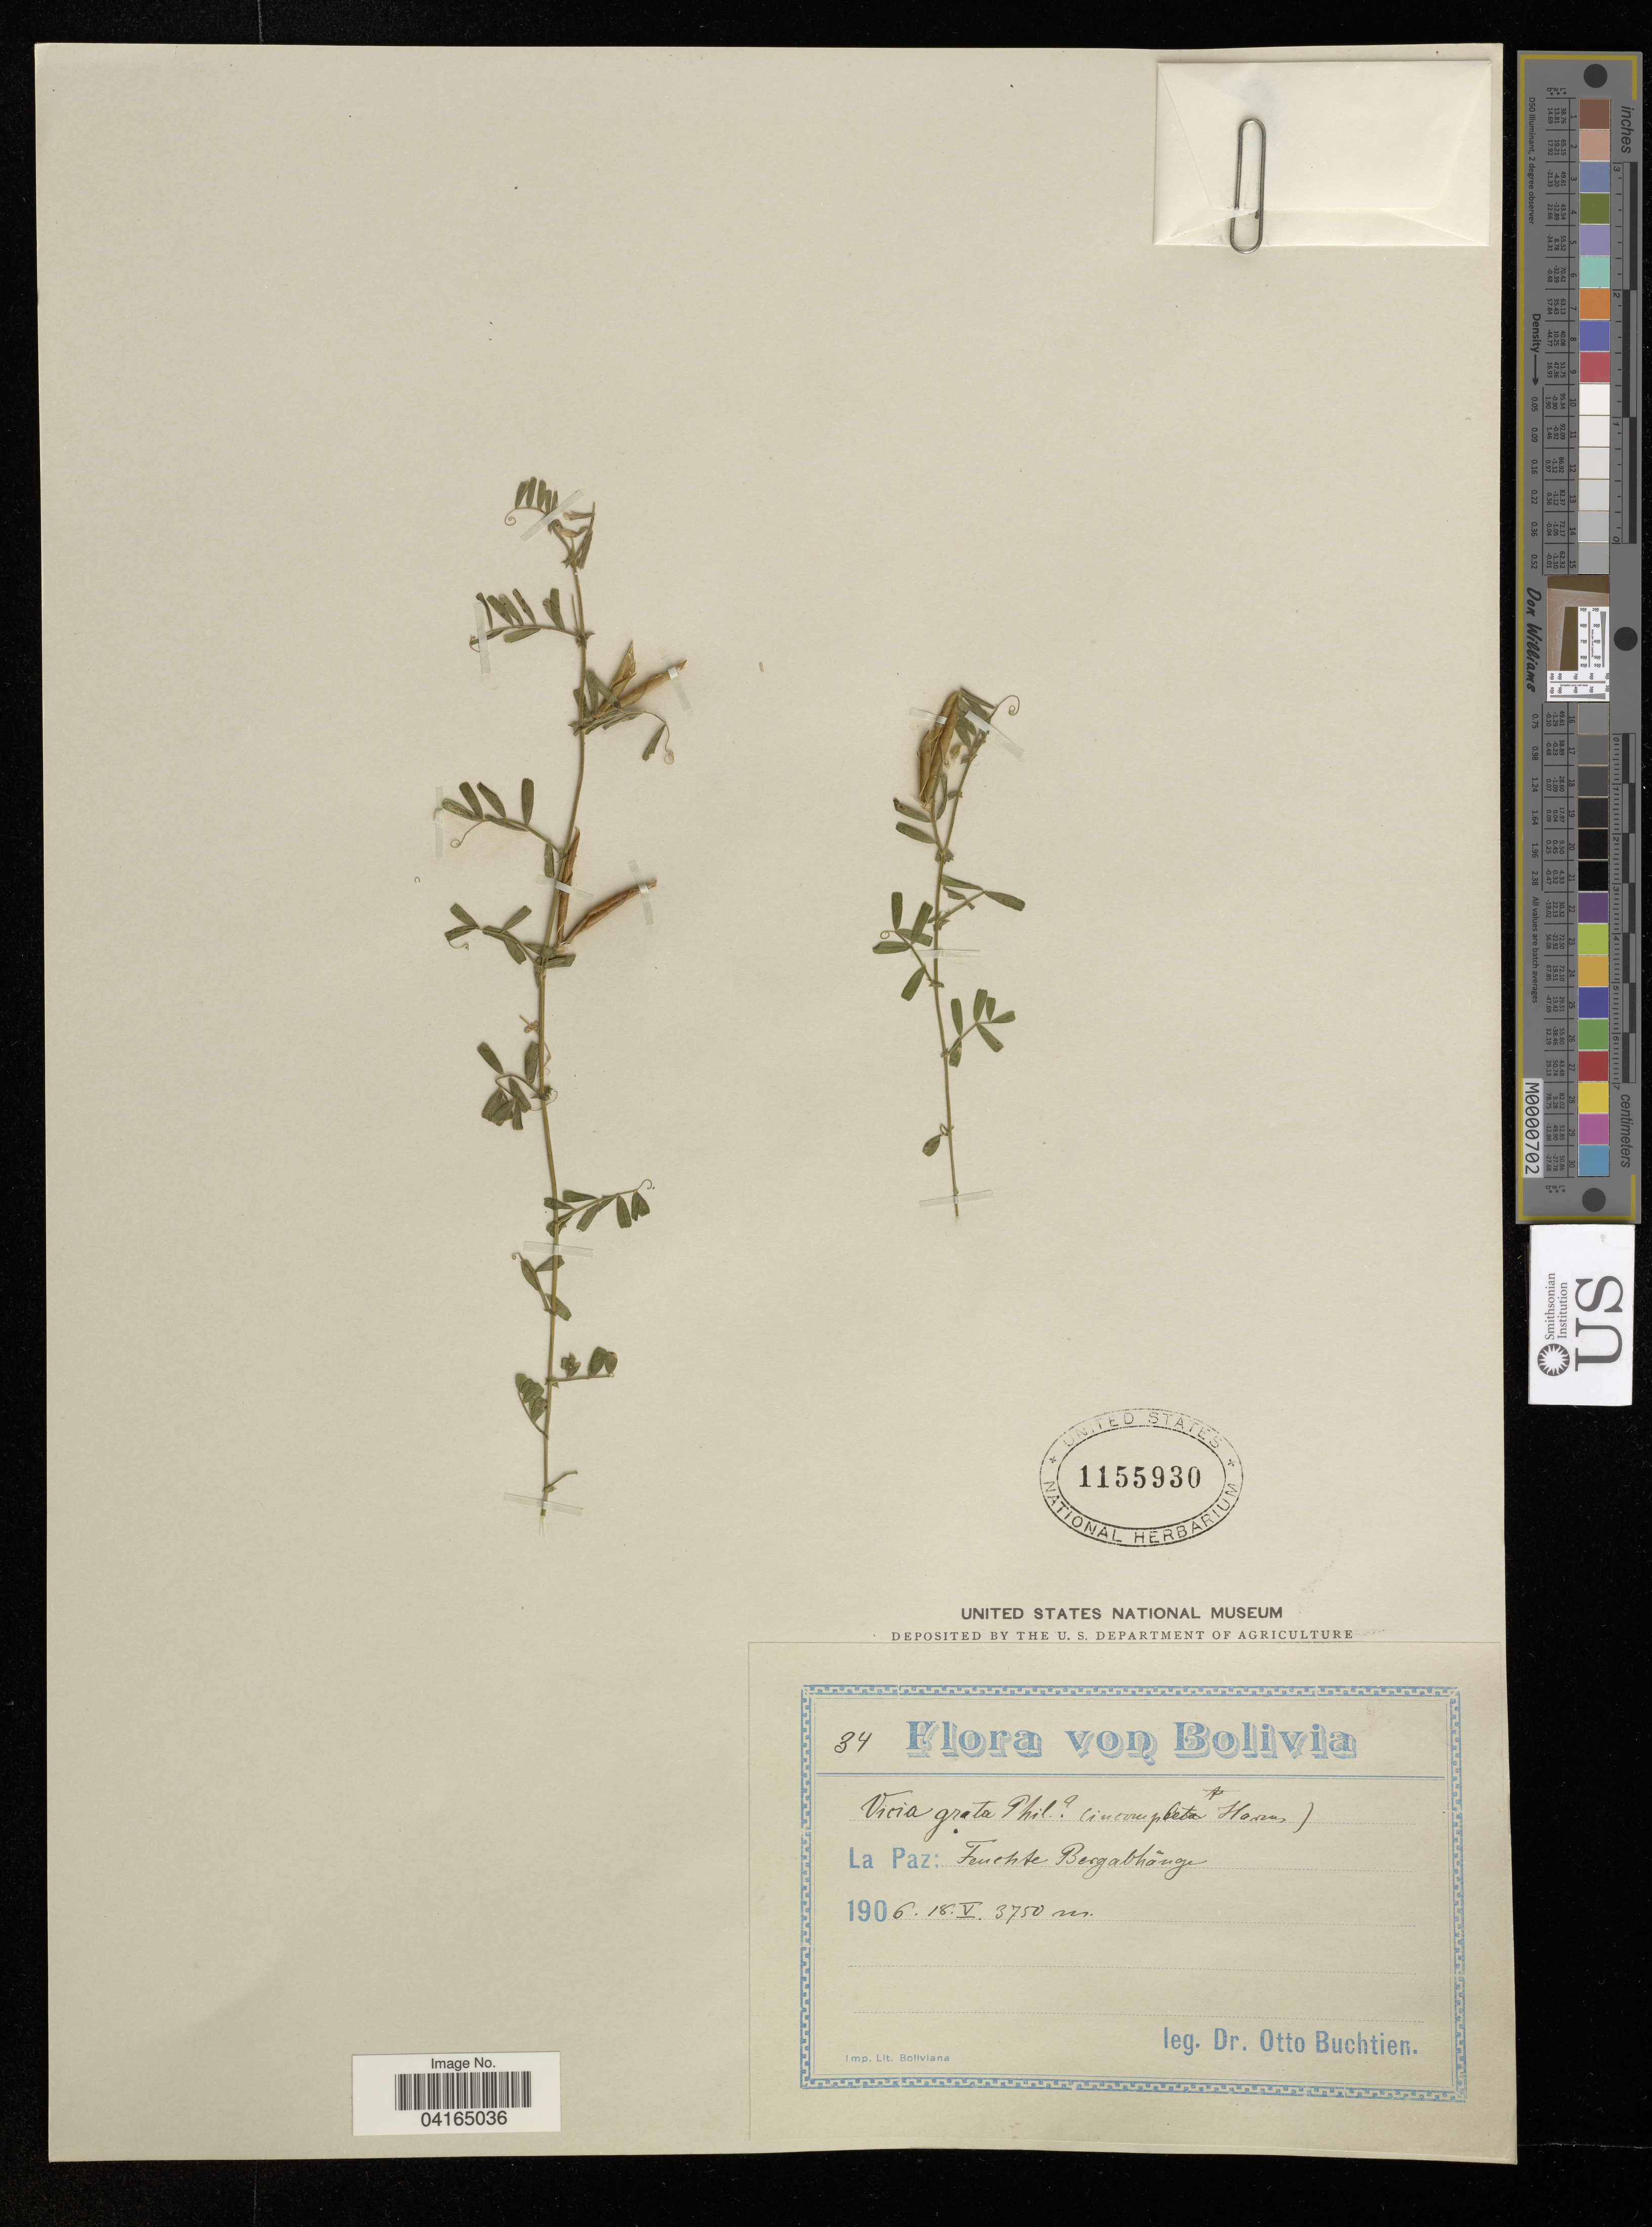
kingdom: Plantae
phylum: Tracheophyta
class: Magnoliopsida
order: Fabales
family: Fabaceae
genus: Vicia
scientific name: Vicia grata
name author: Phil.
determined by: Hechenleitner, Paulina, RBG Edinburgh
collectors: O. Buchtien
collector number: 34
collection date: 1906-05-18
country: Bolivia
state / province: La Paz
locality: Feuchte Bergabhange.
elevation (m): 3750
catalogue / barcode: US 1155930